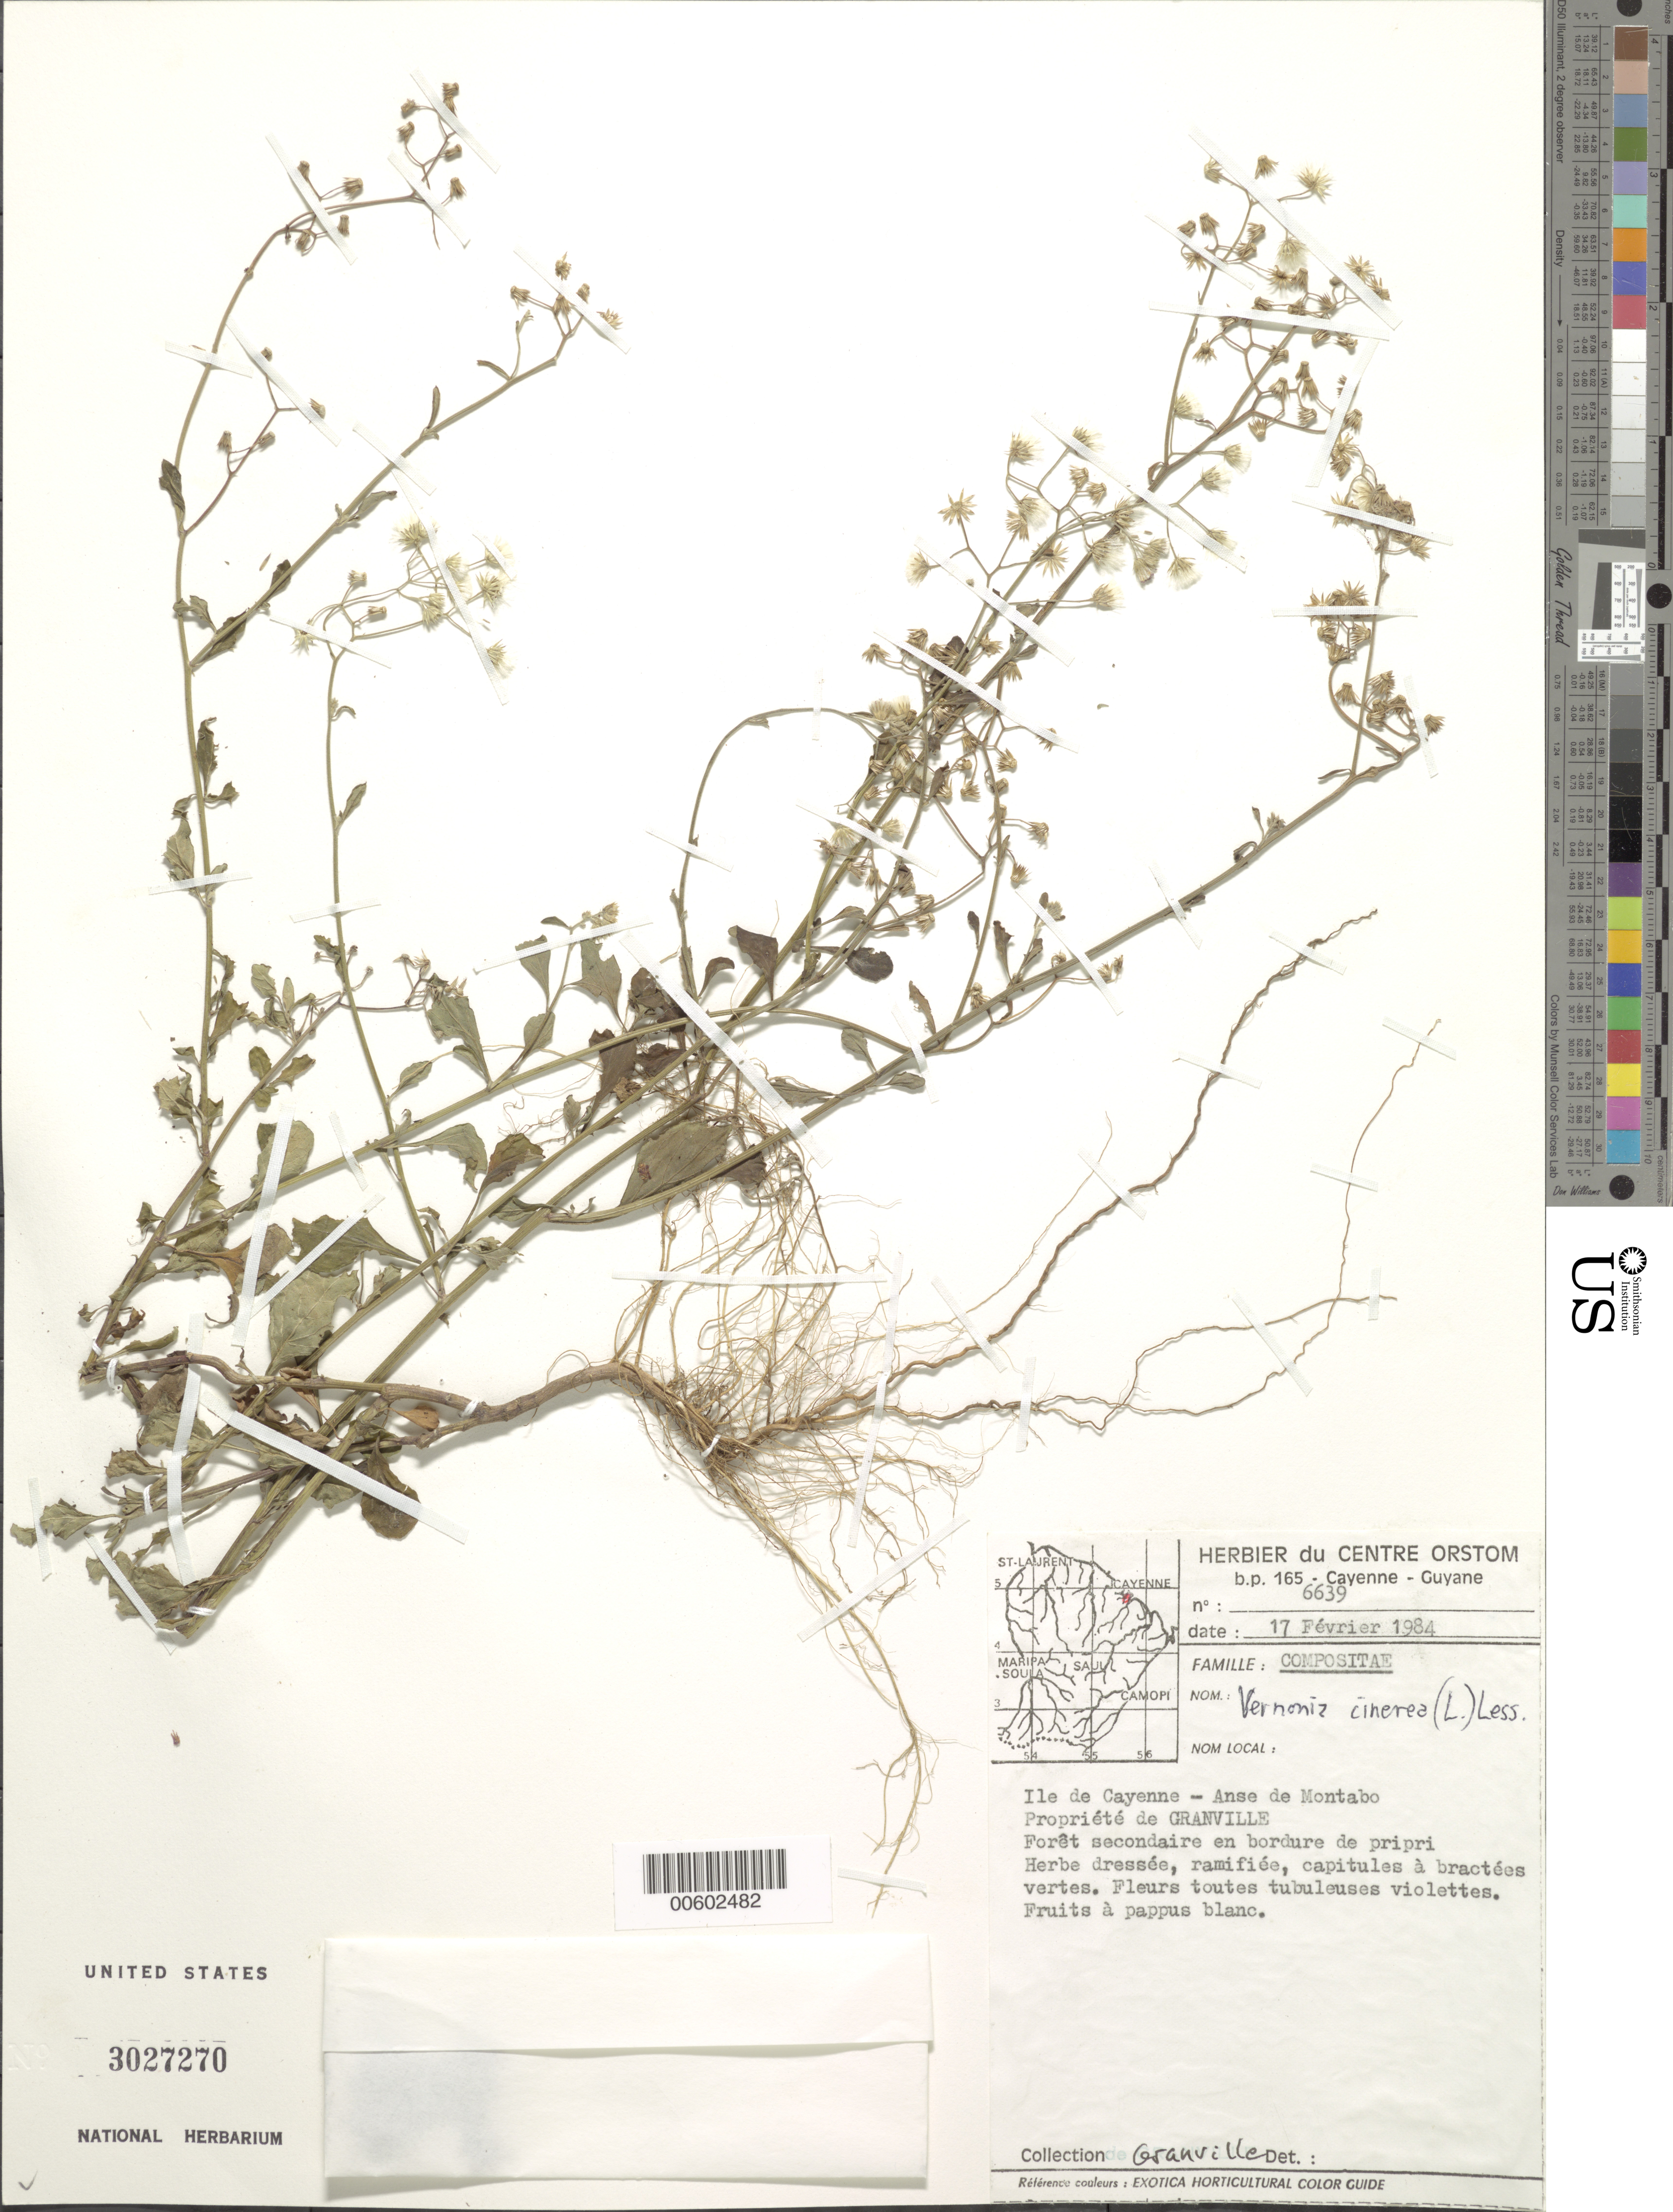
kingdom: Plantae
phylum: Tracheophyta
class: Magnoliopsida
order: Asterales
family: Asteraceae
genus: Cyanthillium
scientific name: Cyanthillium cinereum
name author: (L.) H. Rob.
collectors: J.-J. de Granville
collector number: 6639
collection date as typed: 17-Feb-84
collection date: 1984-02-17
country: French Guiana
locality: Ile de Cayenne, Anse de Montabo. Property of Granville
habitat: Forêt secondaire en bordure de pripri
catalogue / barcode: US 3027270